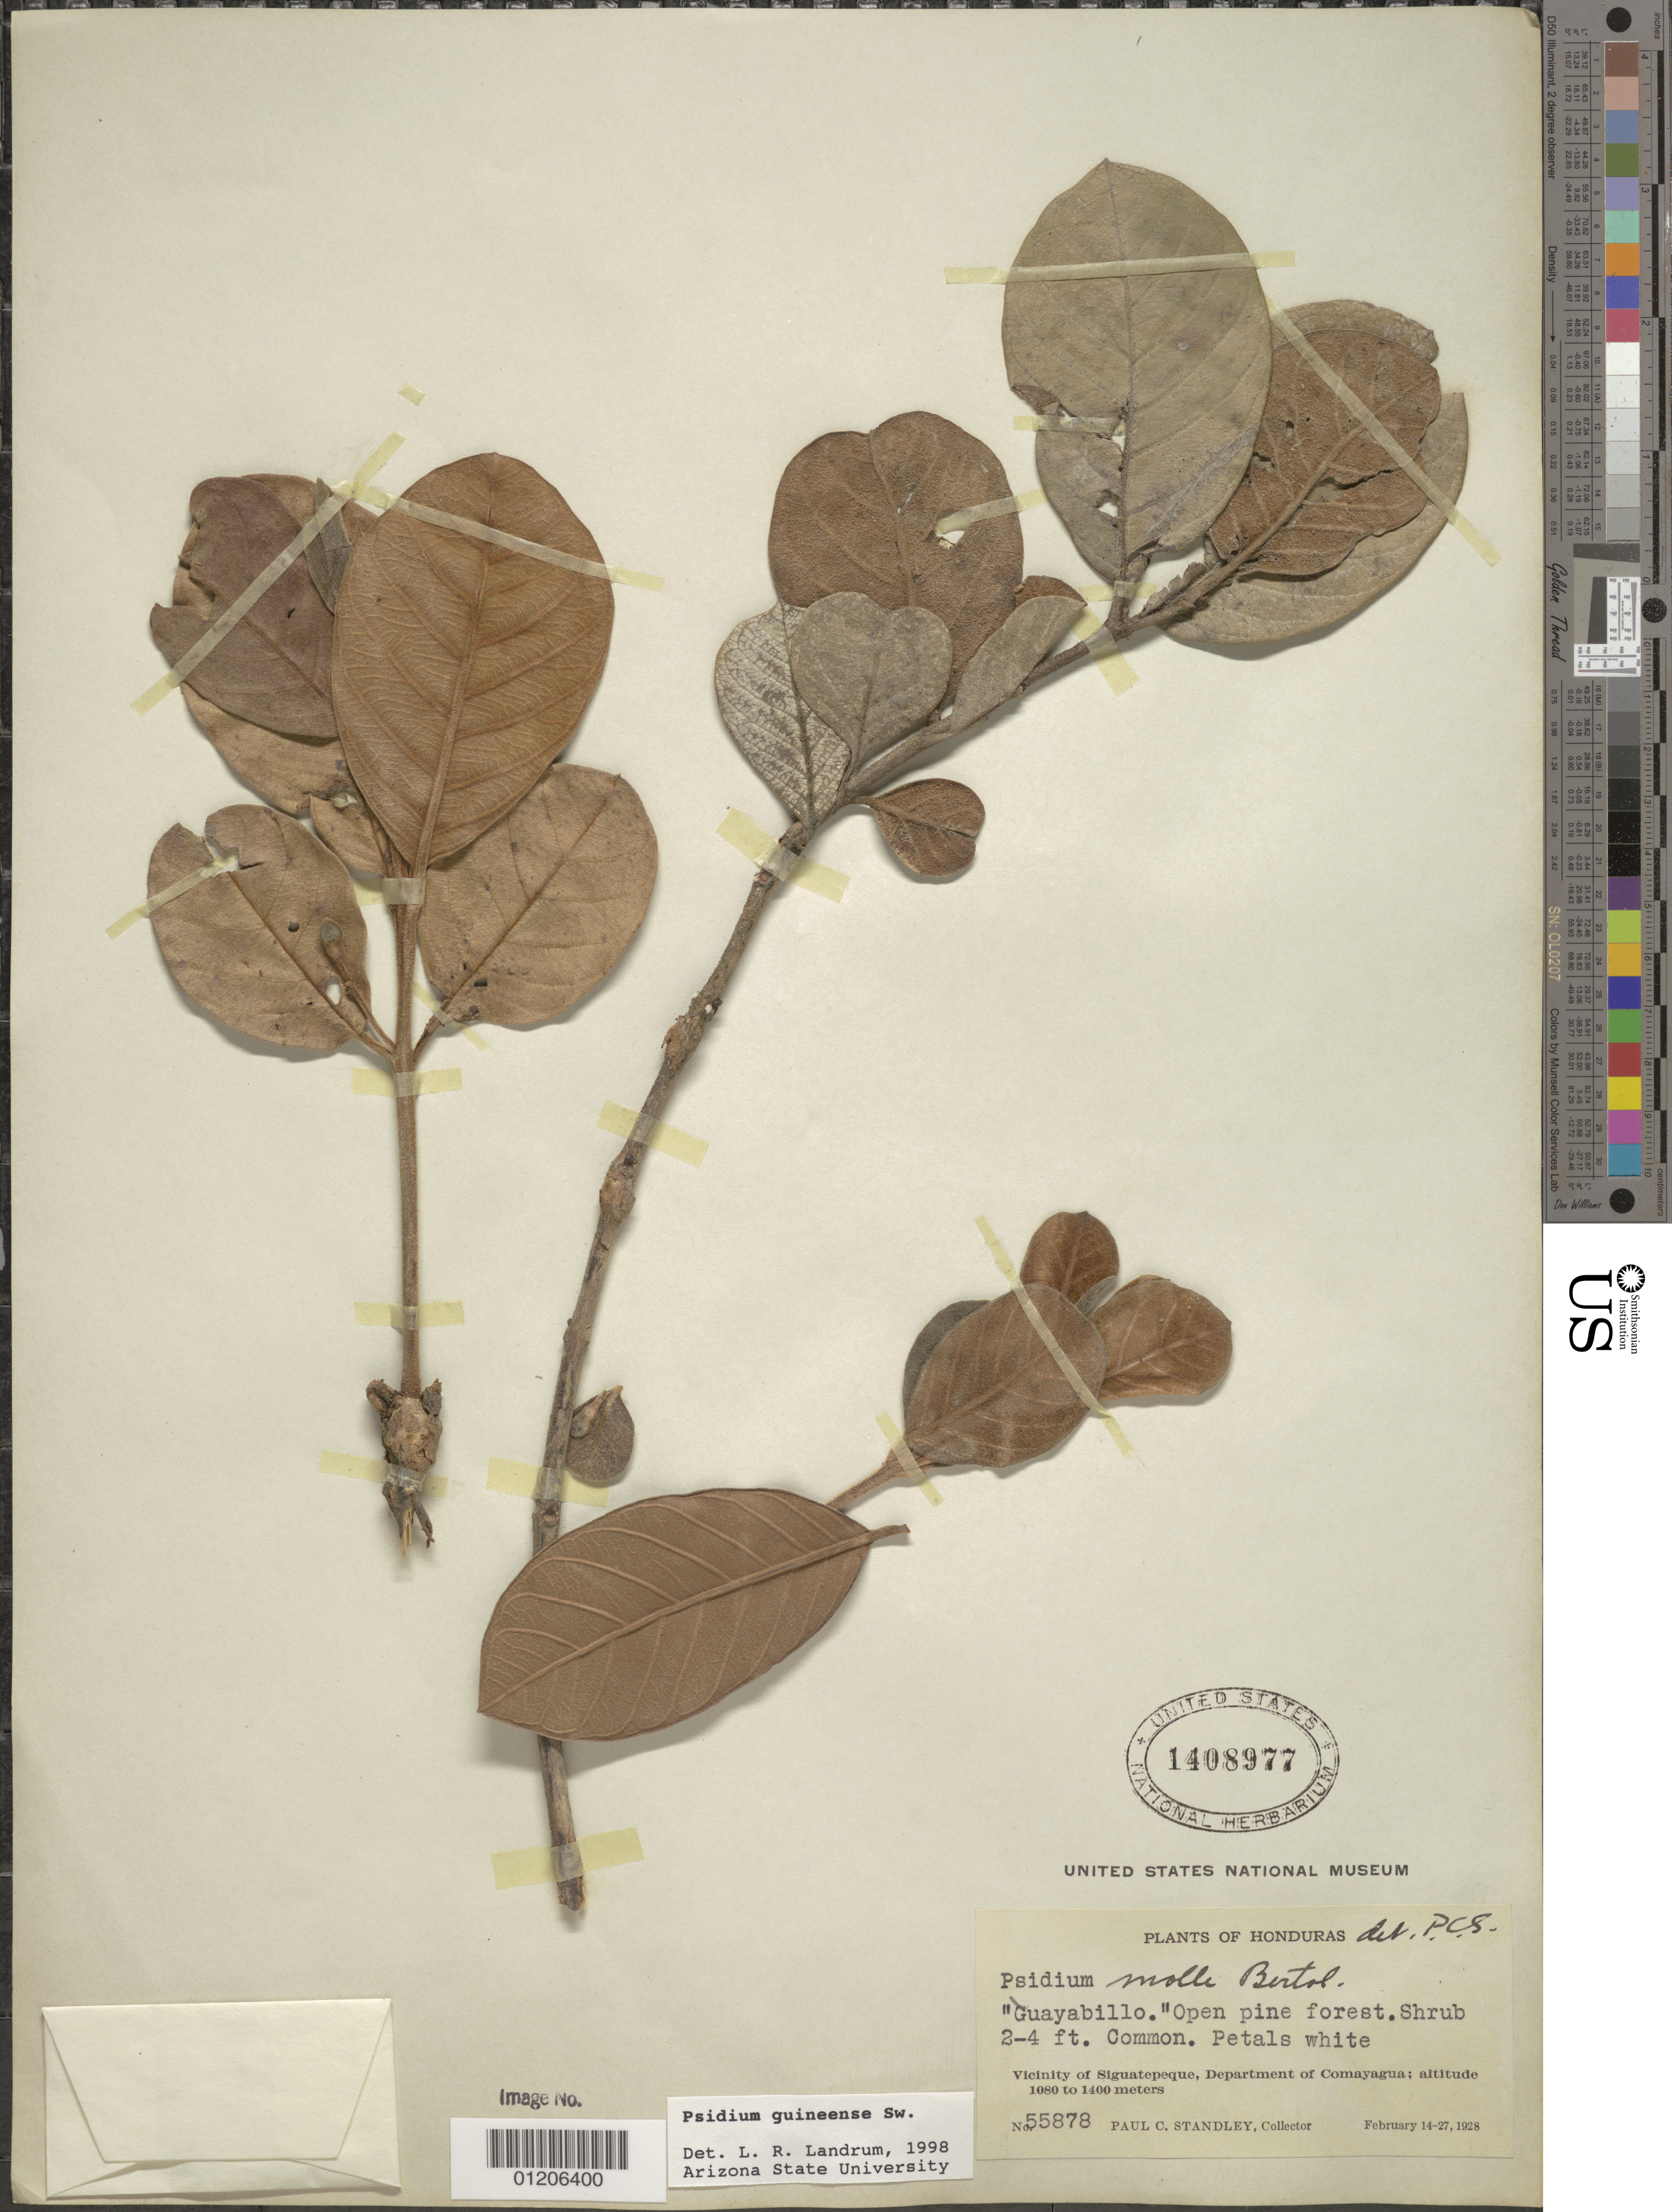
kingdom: Plantae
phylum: Tracheophyta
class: Magnoliopsida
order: Myrtales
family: Myrtaceae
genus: Psidium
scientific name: Psidium guineense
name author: Sw.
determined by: Landrum, L. R.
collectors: P. C. Standley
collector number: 55878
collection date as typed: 14 Feb 1928 to 27 Feb 1928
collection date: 1928-02-14/1928-02-27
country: Honduras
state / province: Comayagua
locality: Vicinity of Siguatepeque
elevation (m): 1080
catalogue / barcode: US 1408977